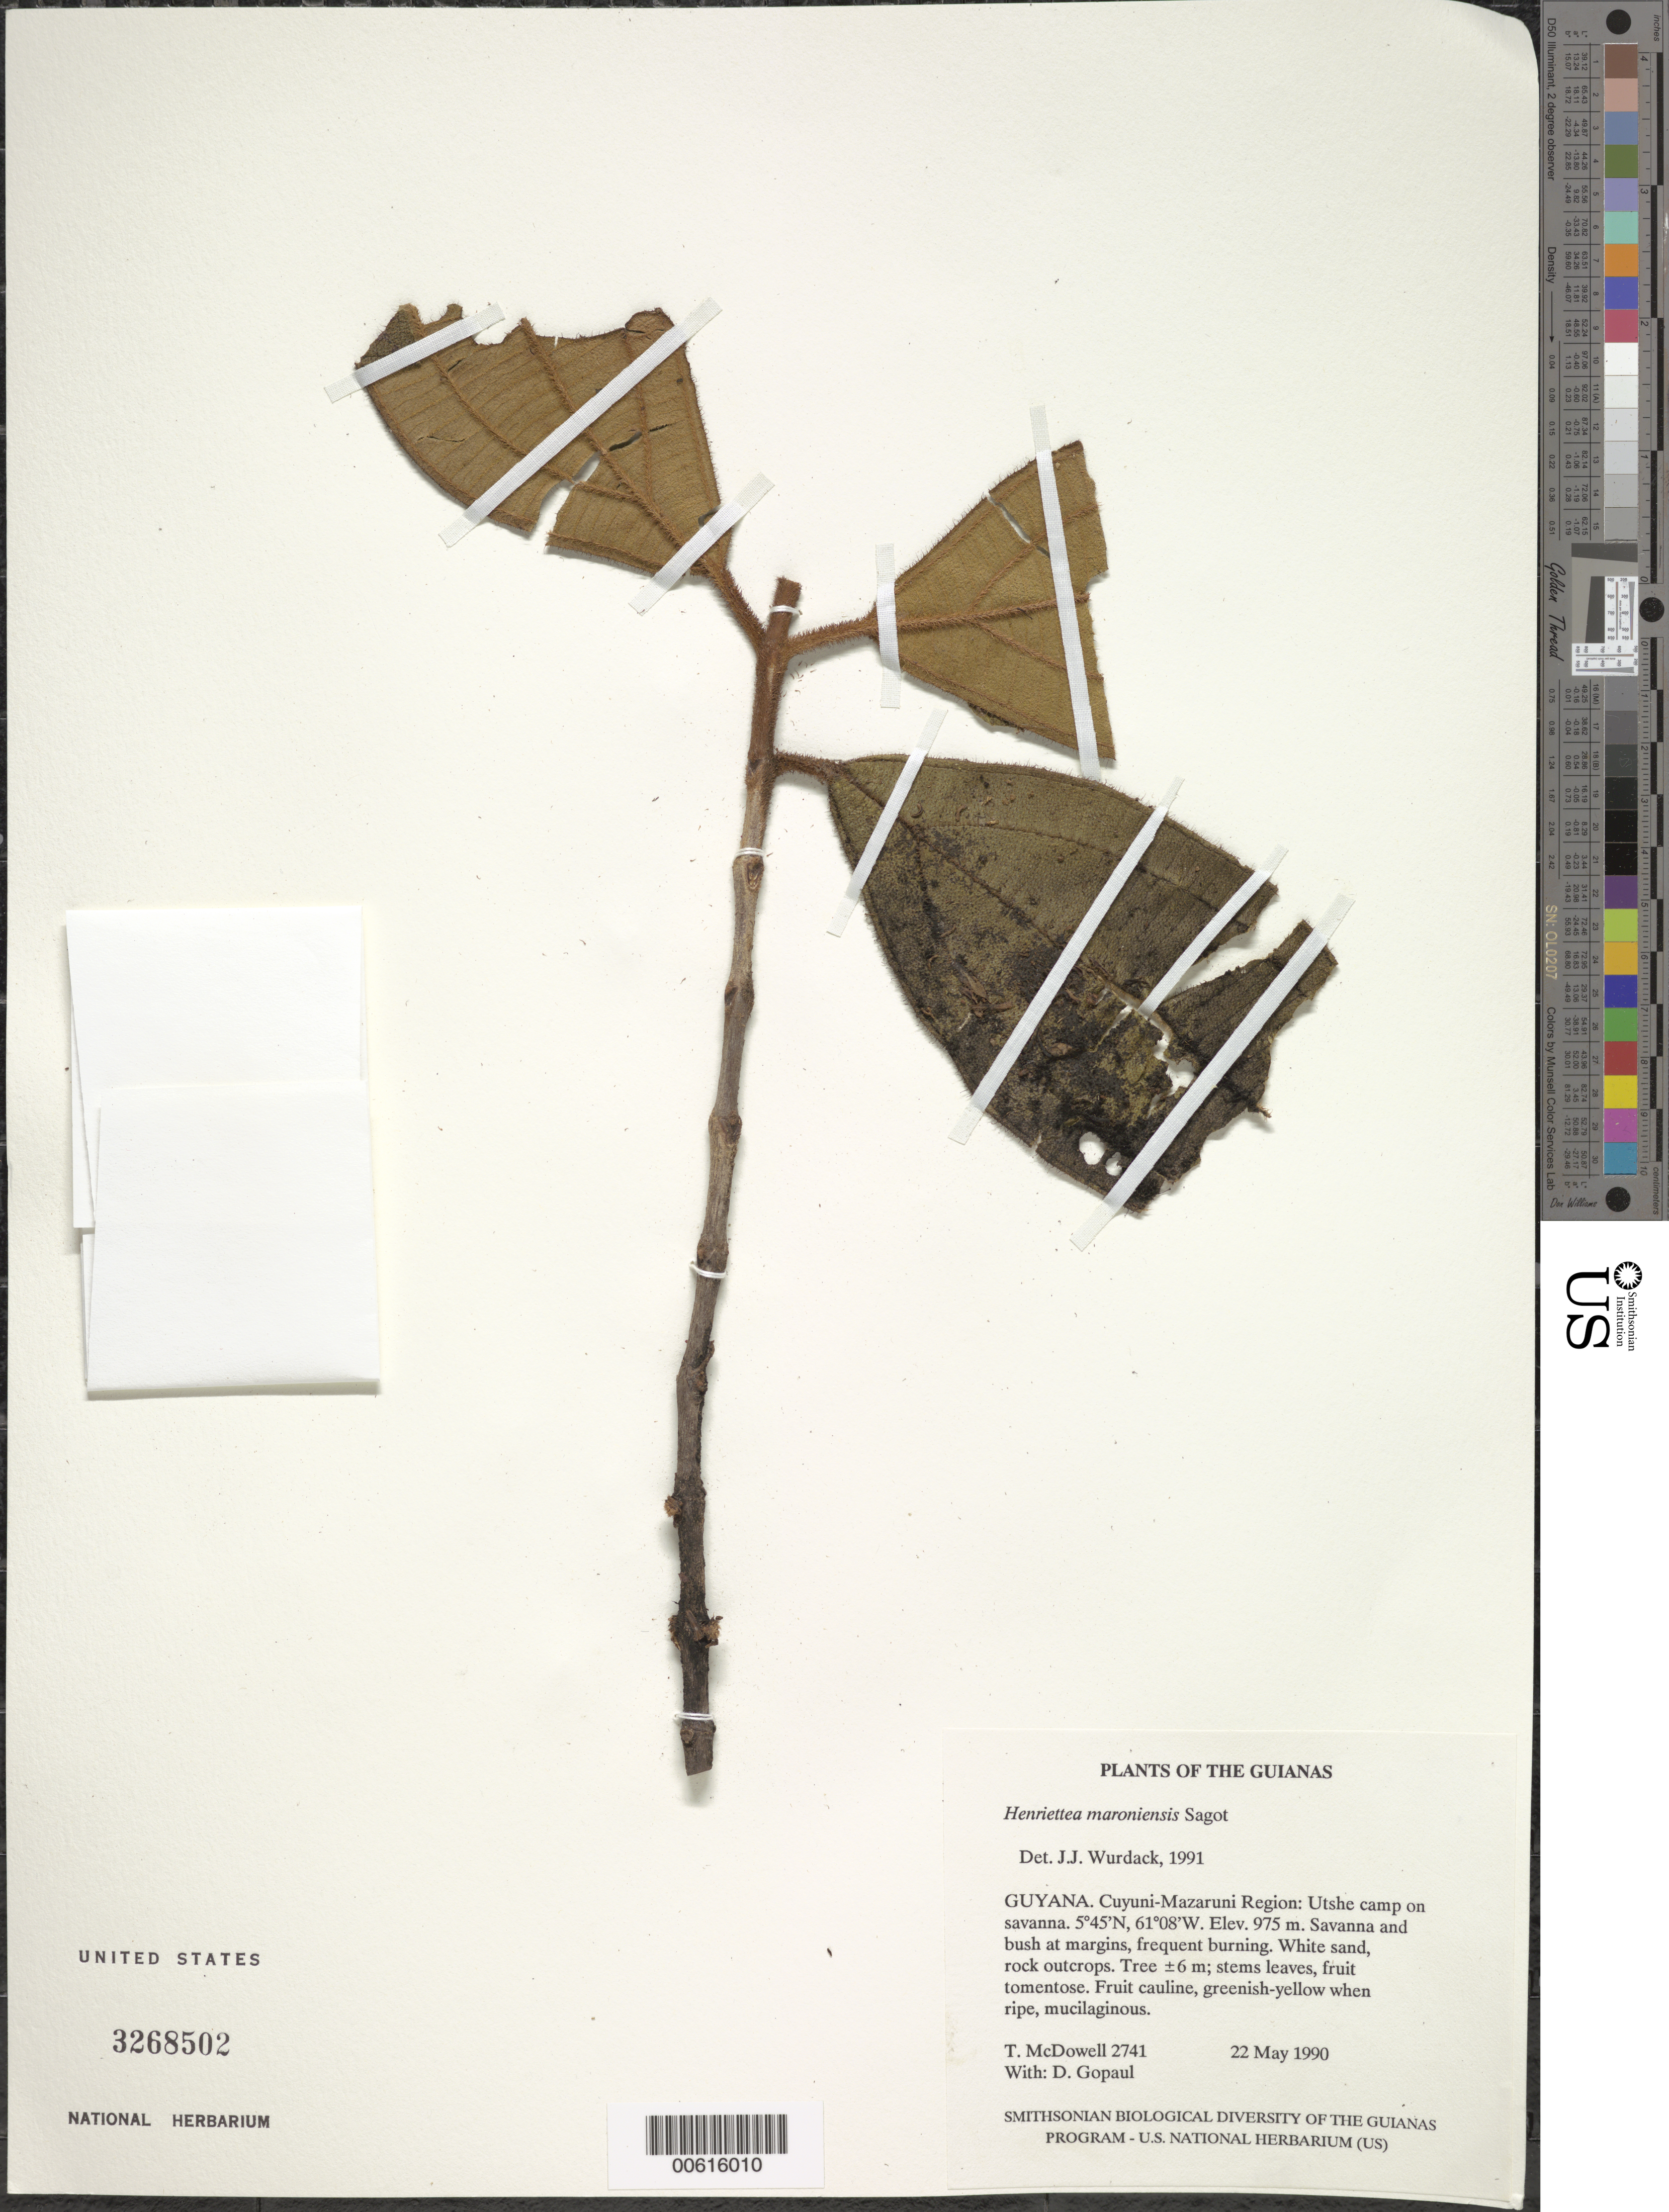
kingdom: Plantae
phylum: Tracheophyta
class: Magnoliopsida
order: Myrtales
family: Melastomataceae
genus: Henriettea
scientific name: Henriettea maroniensis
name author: Sagot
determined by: Wurdack, John J., (US), US (UNITED STATES)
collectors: T. McDowell & D. Gopaul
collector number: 2741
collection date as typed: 22 May 1990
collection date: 1990-05-22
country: Guyana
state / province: Cuyuni-Mazaruni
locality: Utshi camp, 0.3 km N of Utshi R, just S of forest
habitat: Savanna and bush at margins, frequent burning. White sand, rock outcrops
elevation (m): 975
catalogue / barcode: US 3268502